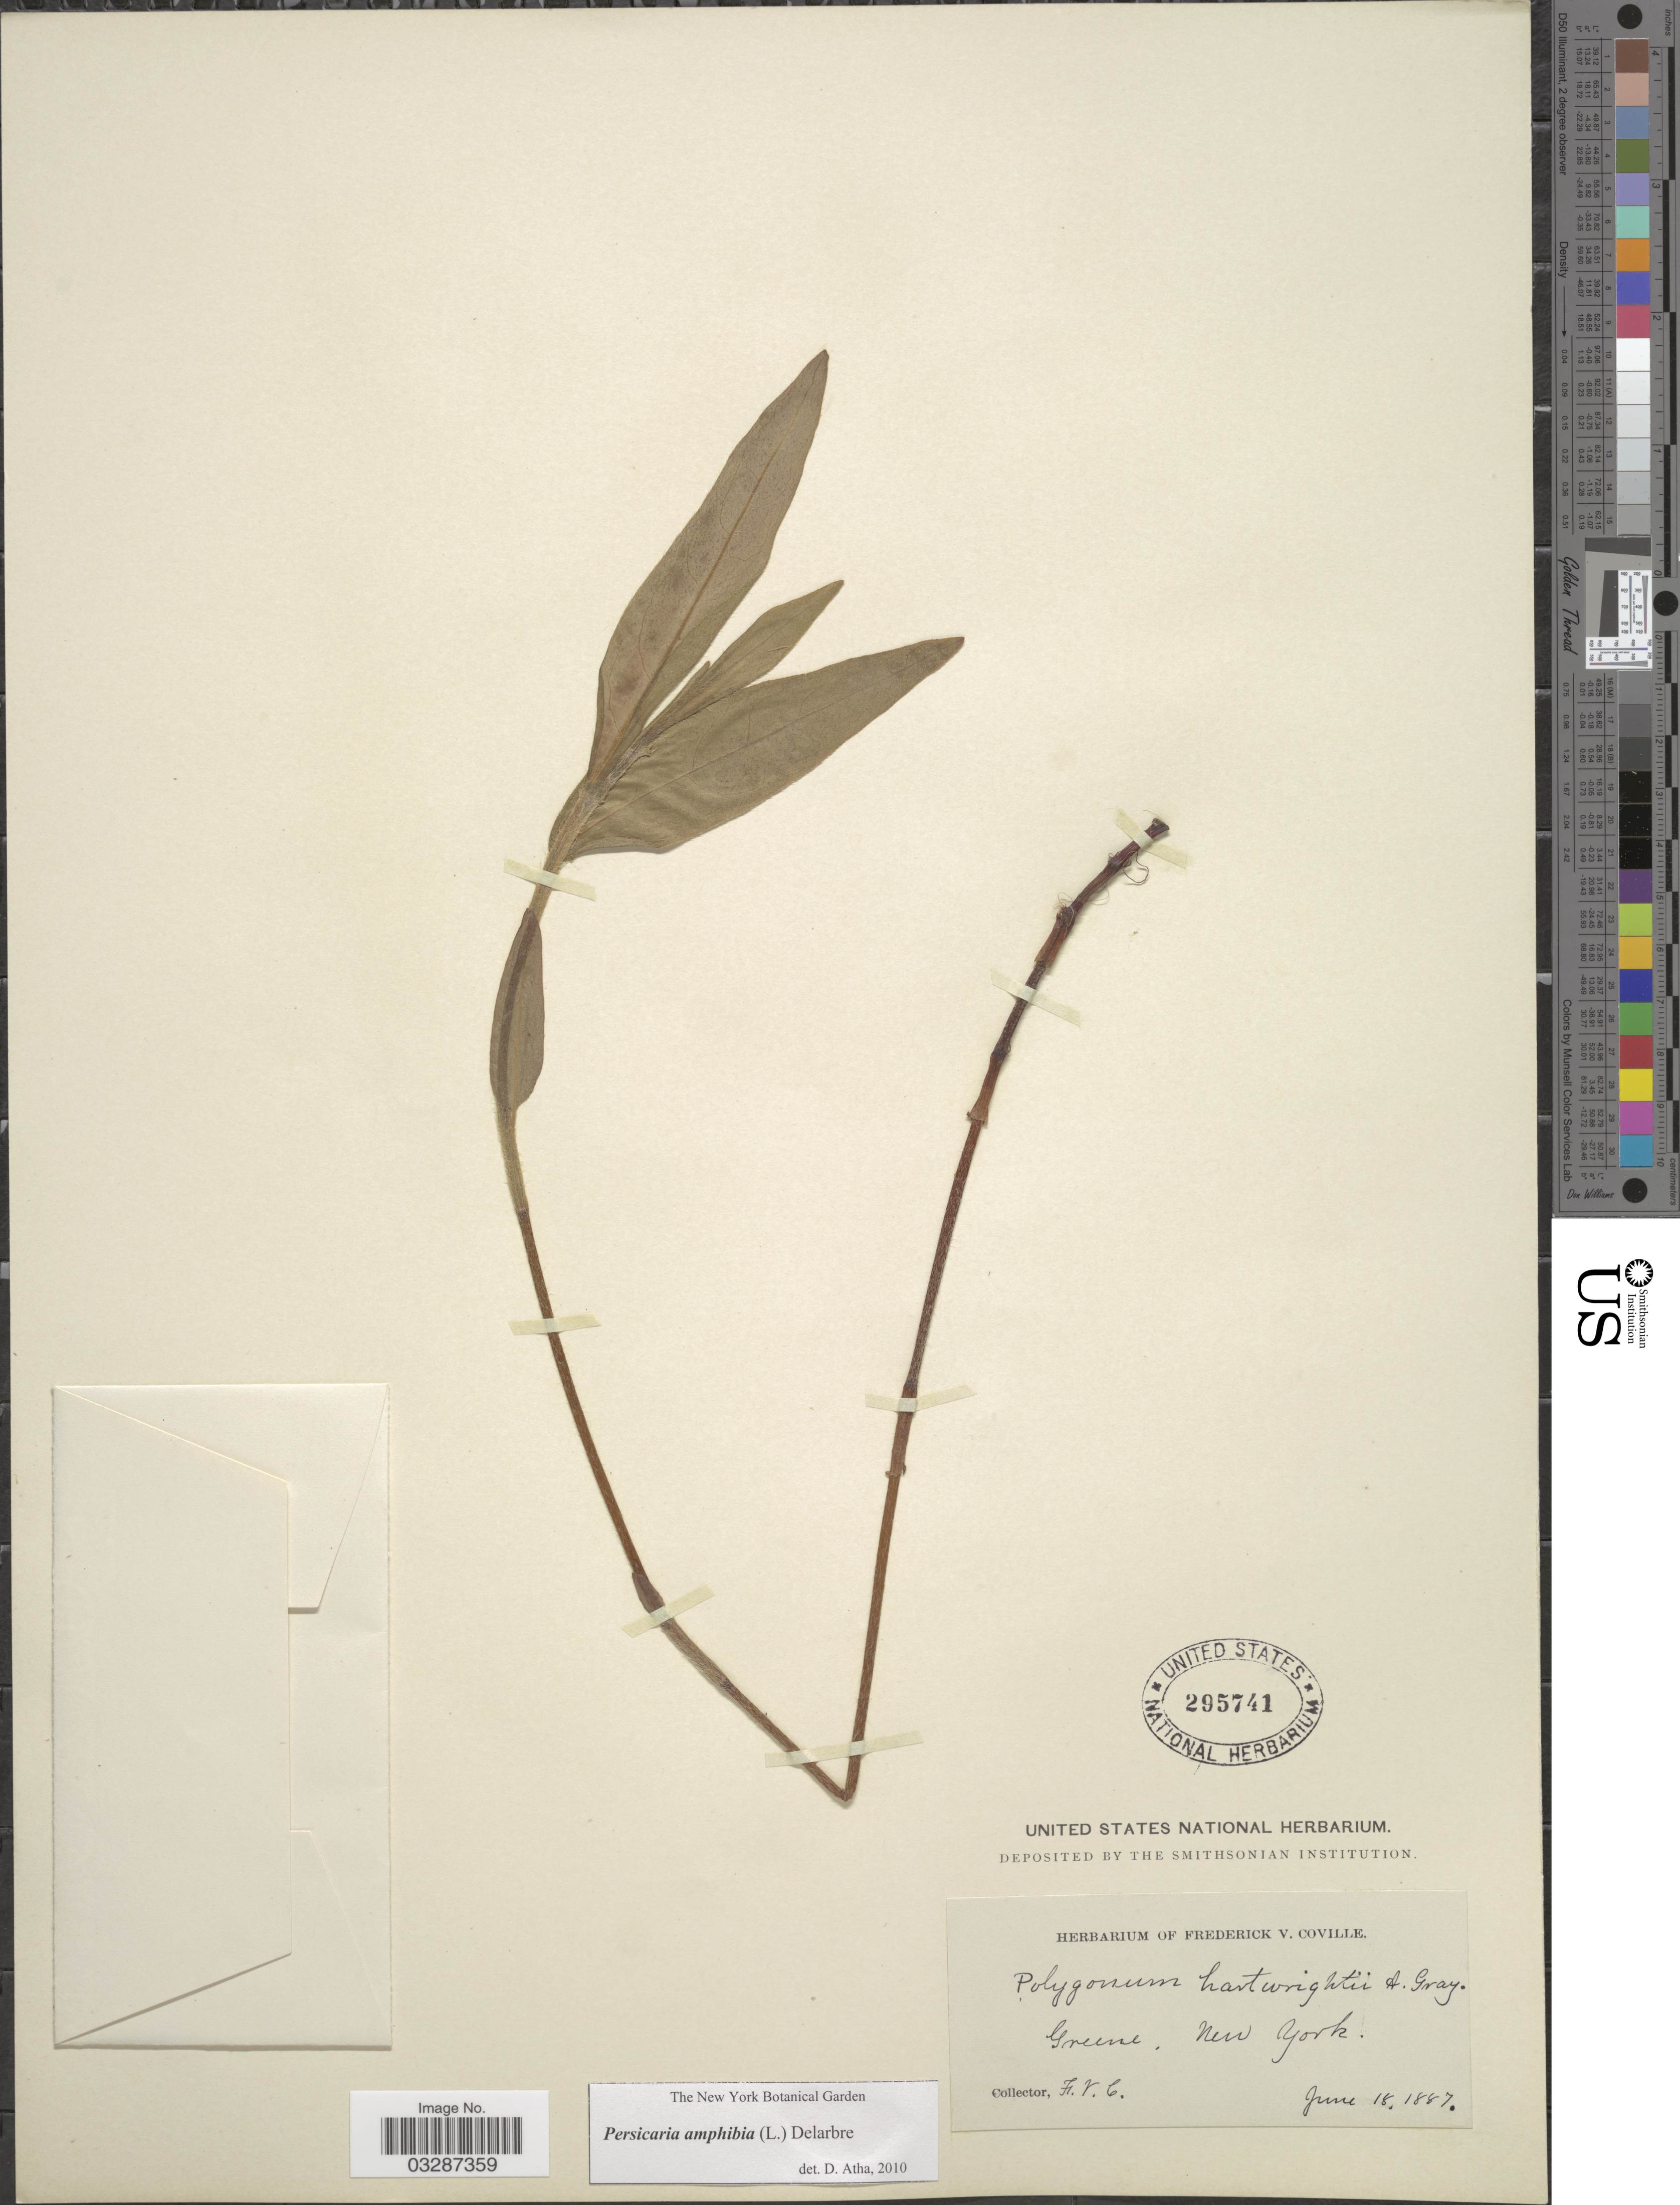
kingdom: Plantae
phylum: Tracheophyta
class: Magnoliopsida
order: Caryophyllales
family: Polygonaceae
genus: Persicaria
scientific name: Persicaria amphibia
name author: (L.) Delarbre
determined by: Atha, D. E.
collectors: F. V. Coville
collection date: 1887-06-18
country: United States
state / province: New York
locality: Greene.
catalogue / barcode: US 295741